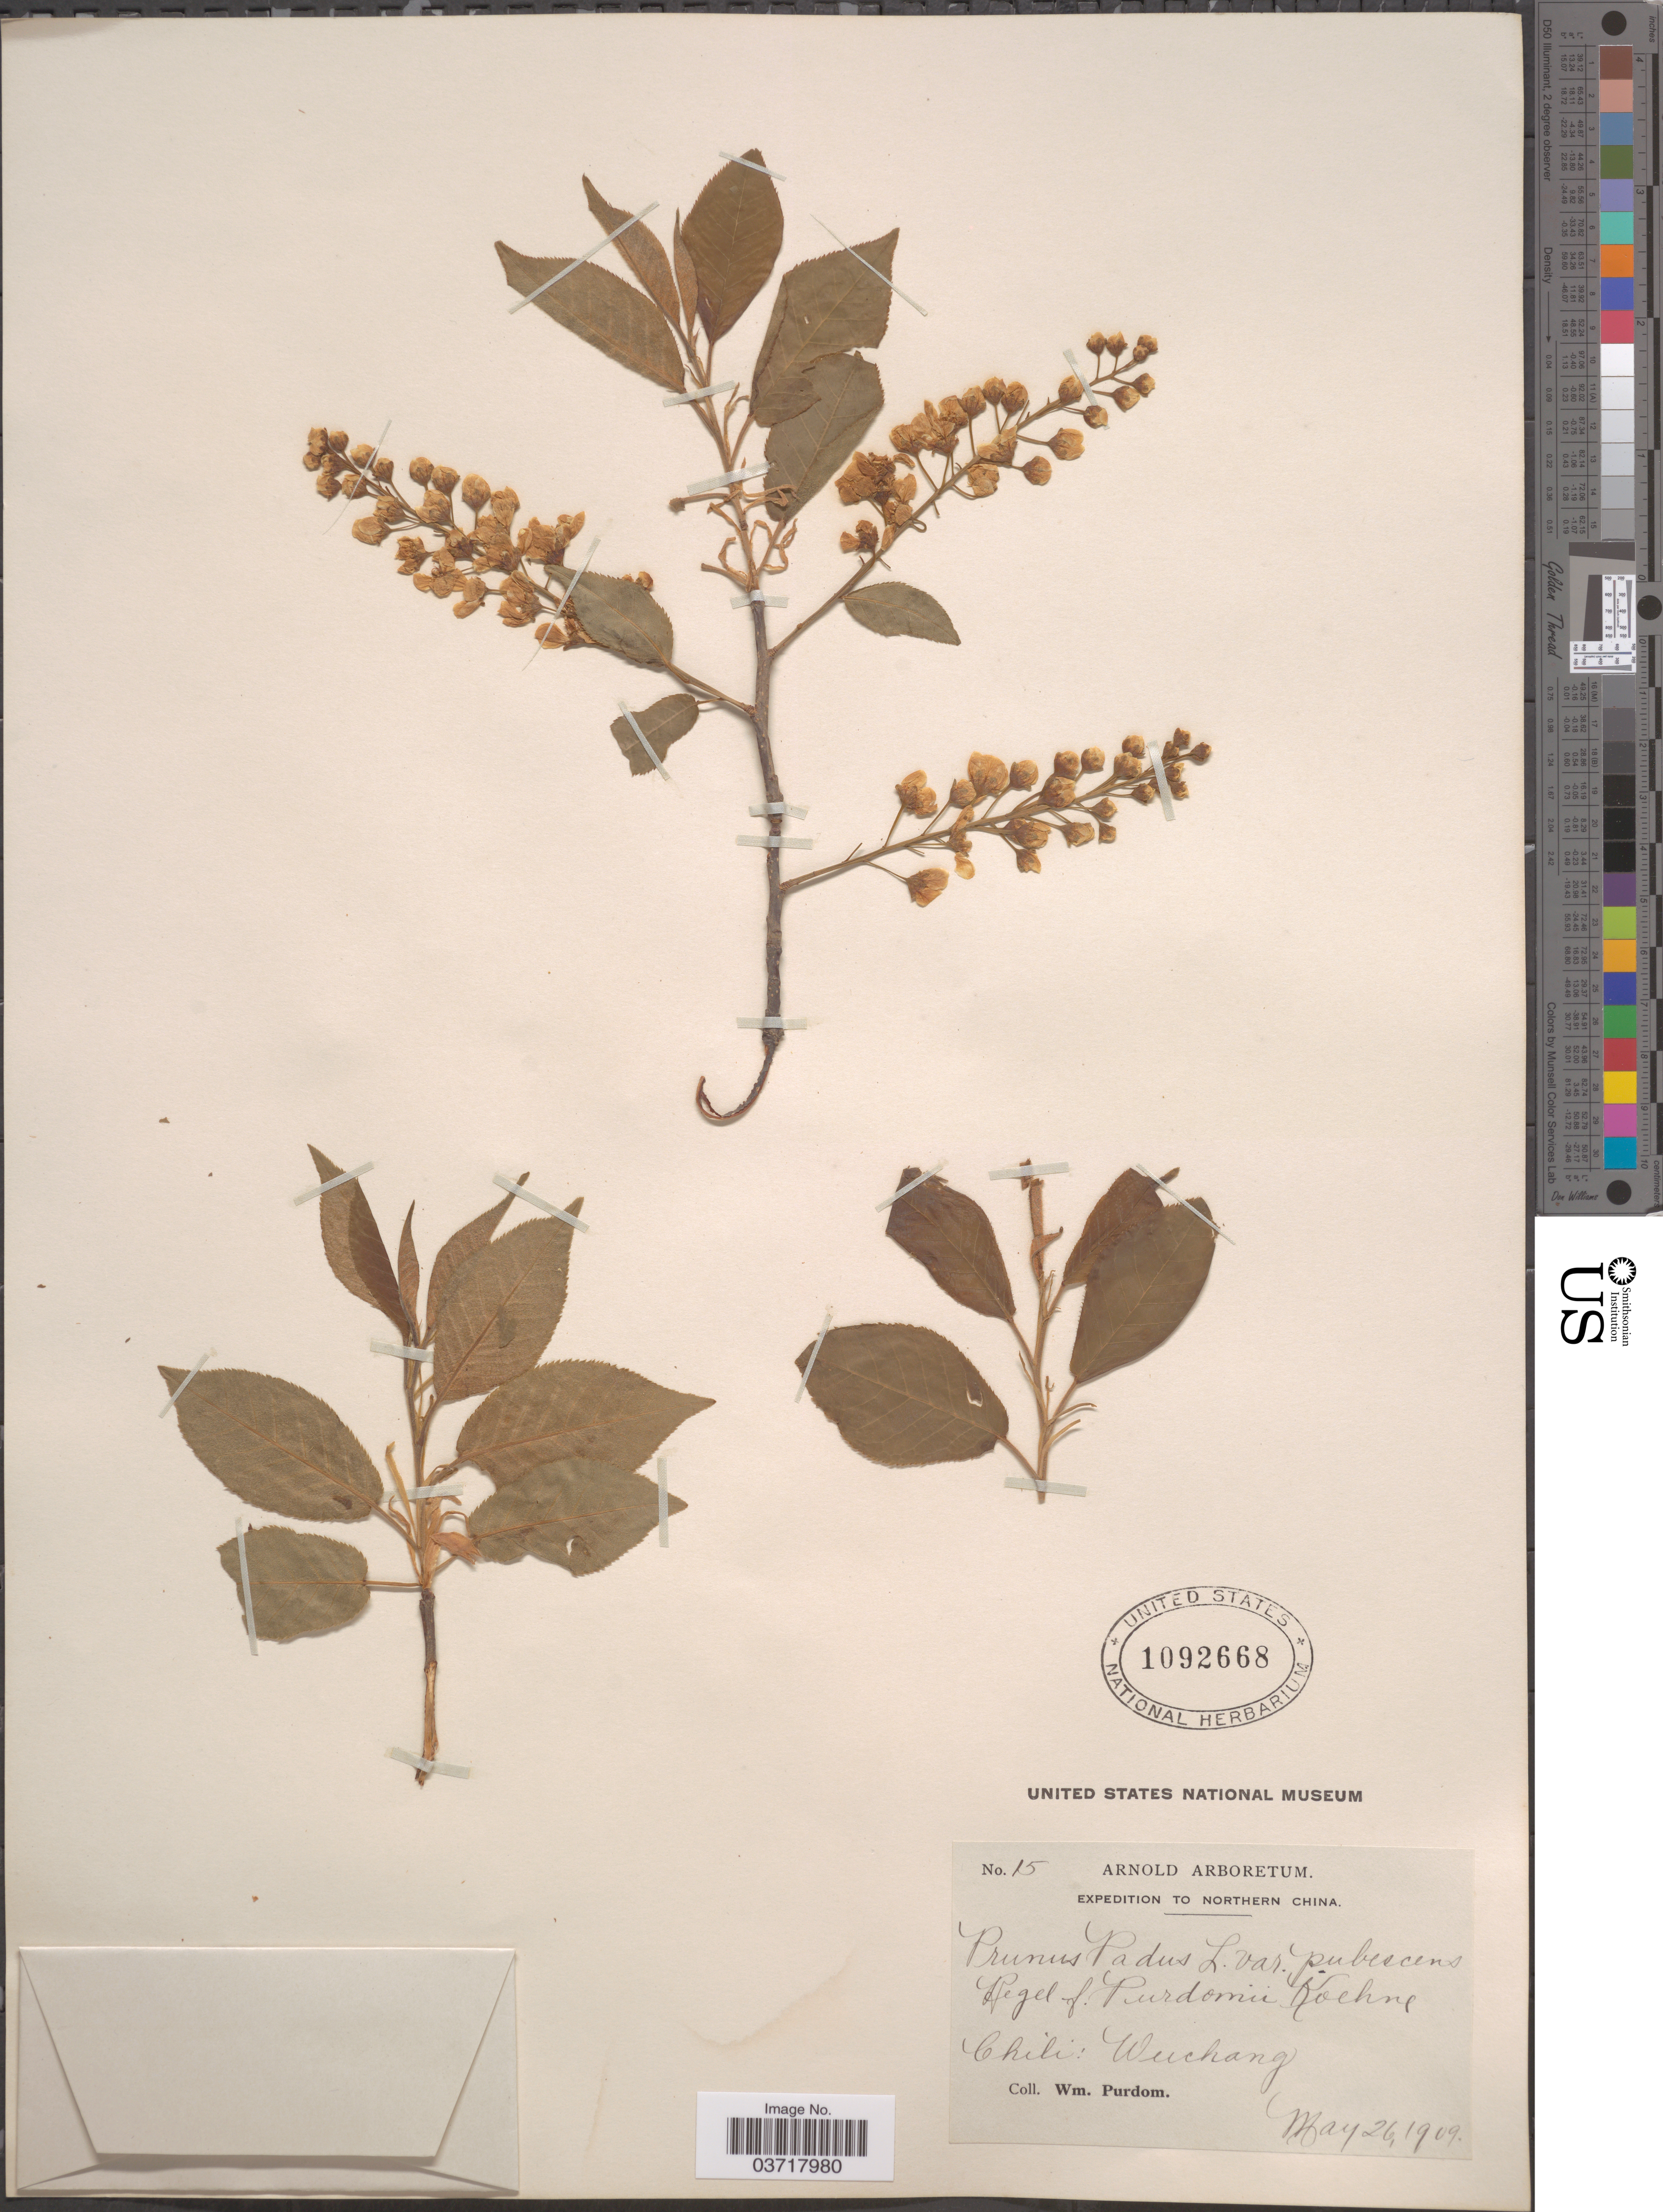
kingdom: Plantae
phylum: Tracheophyta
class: Magnoliopsida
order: Rosales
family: Rosaceae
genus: Prunus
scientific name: Prunus padus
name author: L.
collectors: W. Purdom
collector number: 15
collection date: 1909-05-26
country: China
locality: Northern China. Chili: Wuchang.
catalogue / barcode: US 1092668